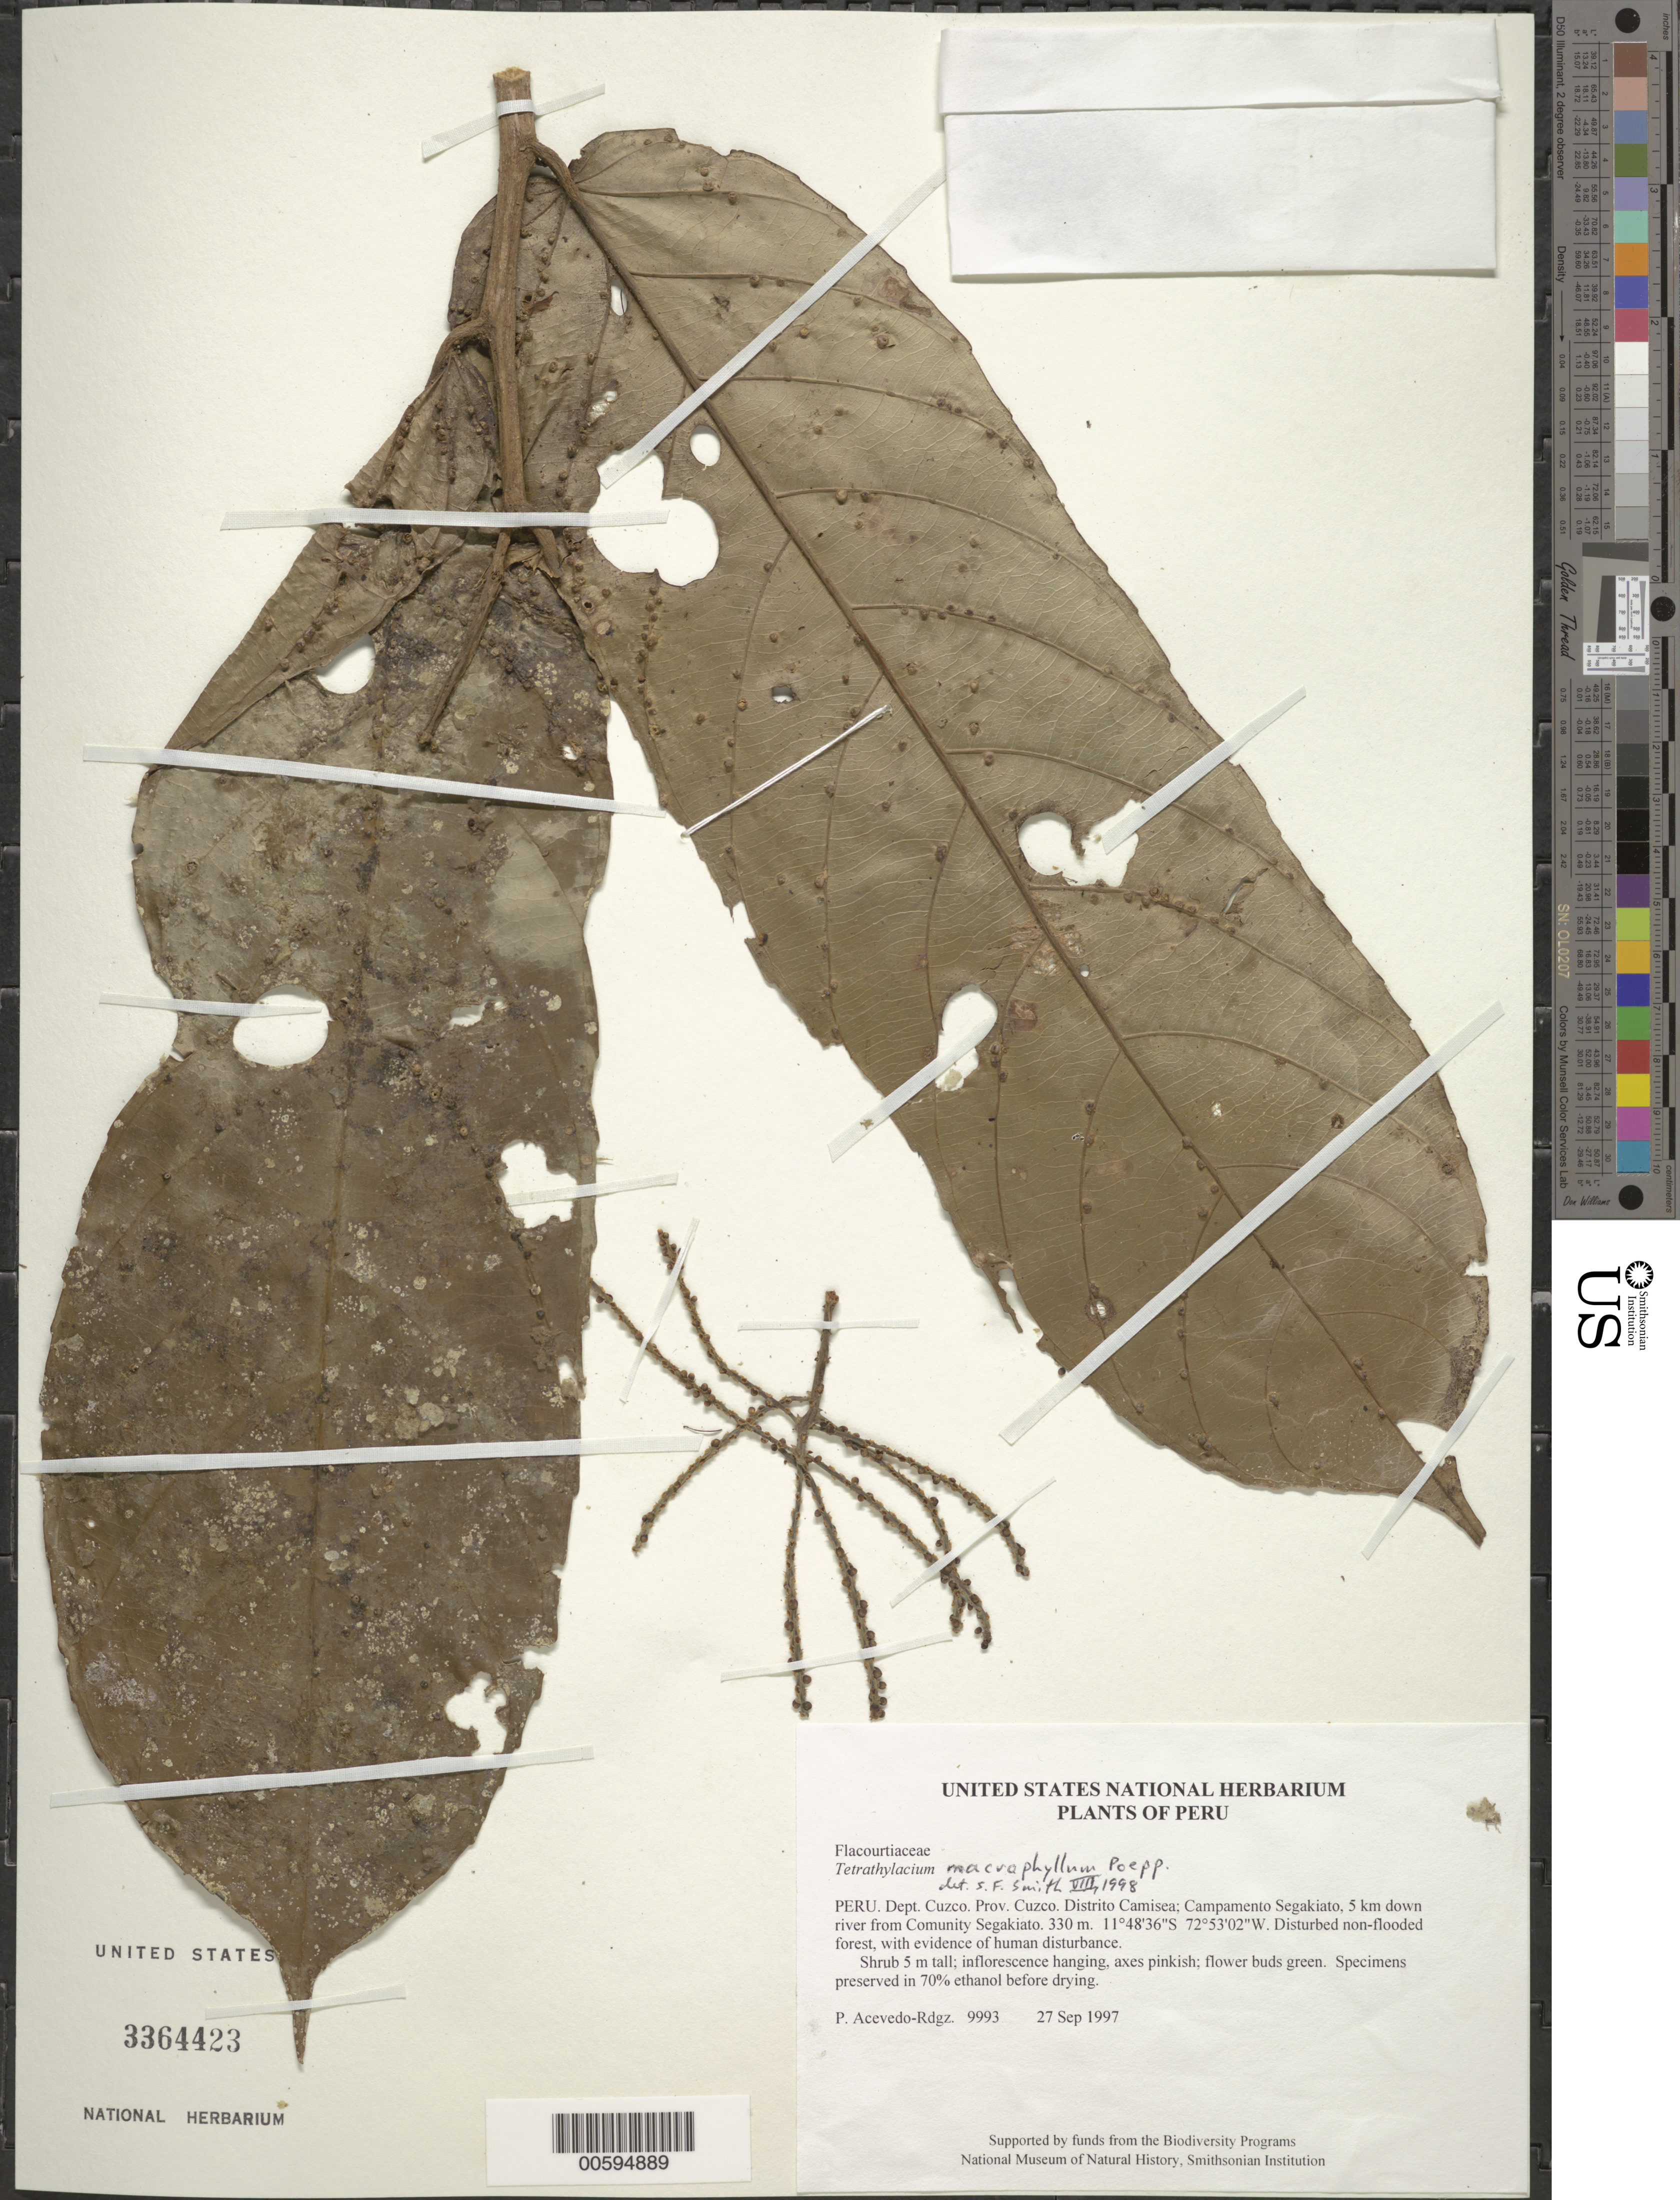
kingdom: Plantae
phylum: Tracheophyta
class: Magnoliopsida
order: Malpighiales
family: Salicaceae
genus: Tetrathylacium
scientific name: Tetrathylacium macrophyllum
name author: Poepp.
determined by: Smith, Stephen F., (US), NMNH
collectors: P. Acevedo-Rodr.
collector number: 9993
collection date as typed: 27 Sep 1997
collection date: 1997-09-27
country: Peru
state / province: Cusco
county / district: Cusco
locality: Distrito Camisea; Campamento Segakiato, 5 km down river from Comunity Segakiato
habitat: Disturbed non-flooded forest, with evidence of human disturbance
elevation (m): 330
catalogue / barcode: US 3364423